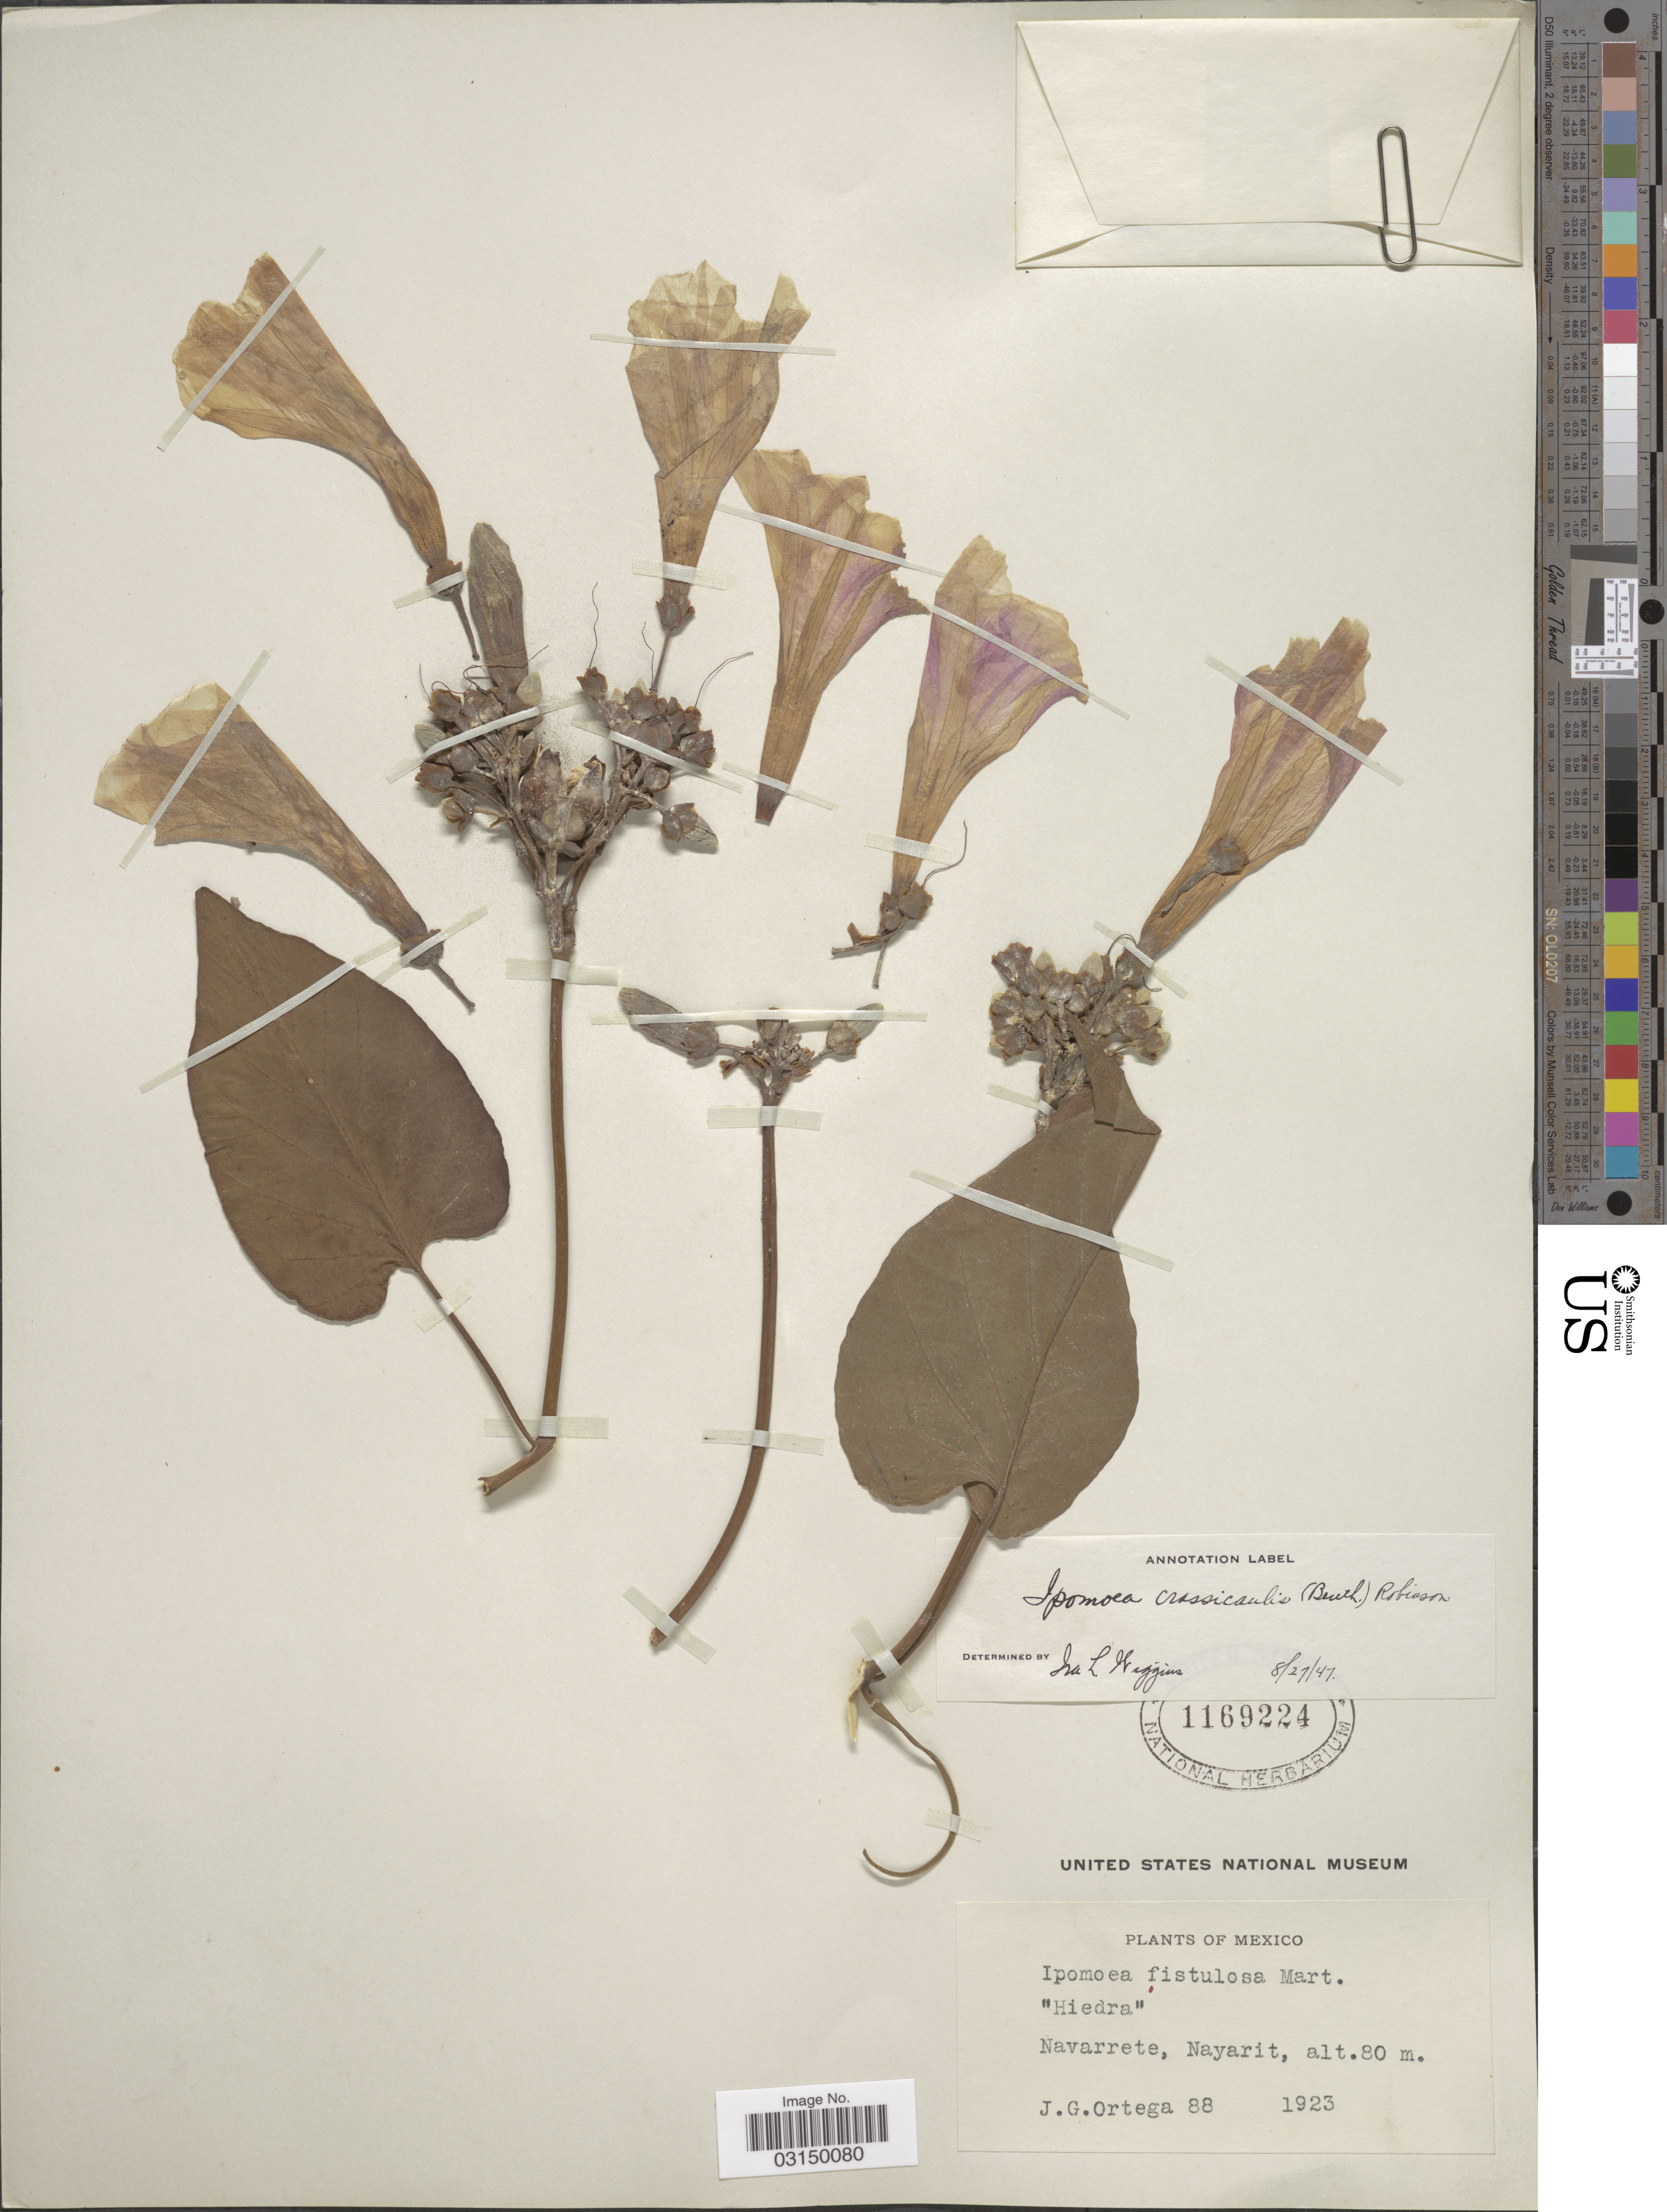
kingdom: Plantae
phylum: Tracheophyta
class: Magnoliopsida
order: Solanales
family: Convolvulaceae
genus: Ipomoea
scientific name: Ipomoea carnea subsp. fistulosa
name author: (Mart. ex Choisy) D.F. Austin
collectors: J. Ortega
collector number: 88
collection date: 1923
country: Mexico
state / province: Nayarit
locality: Navarrete.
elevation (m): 80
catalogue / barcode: US 1169224